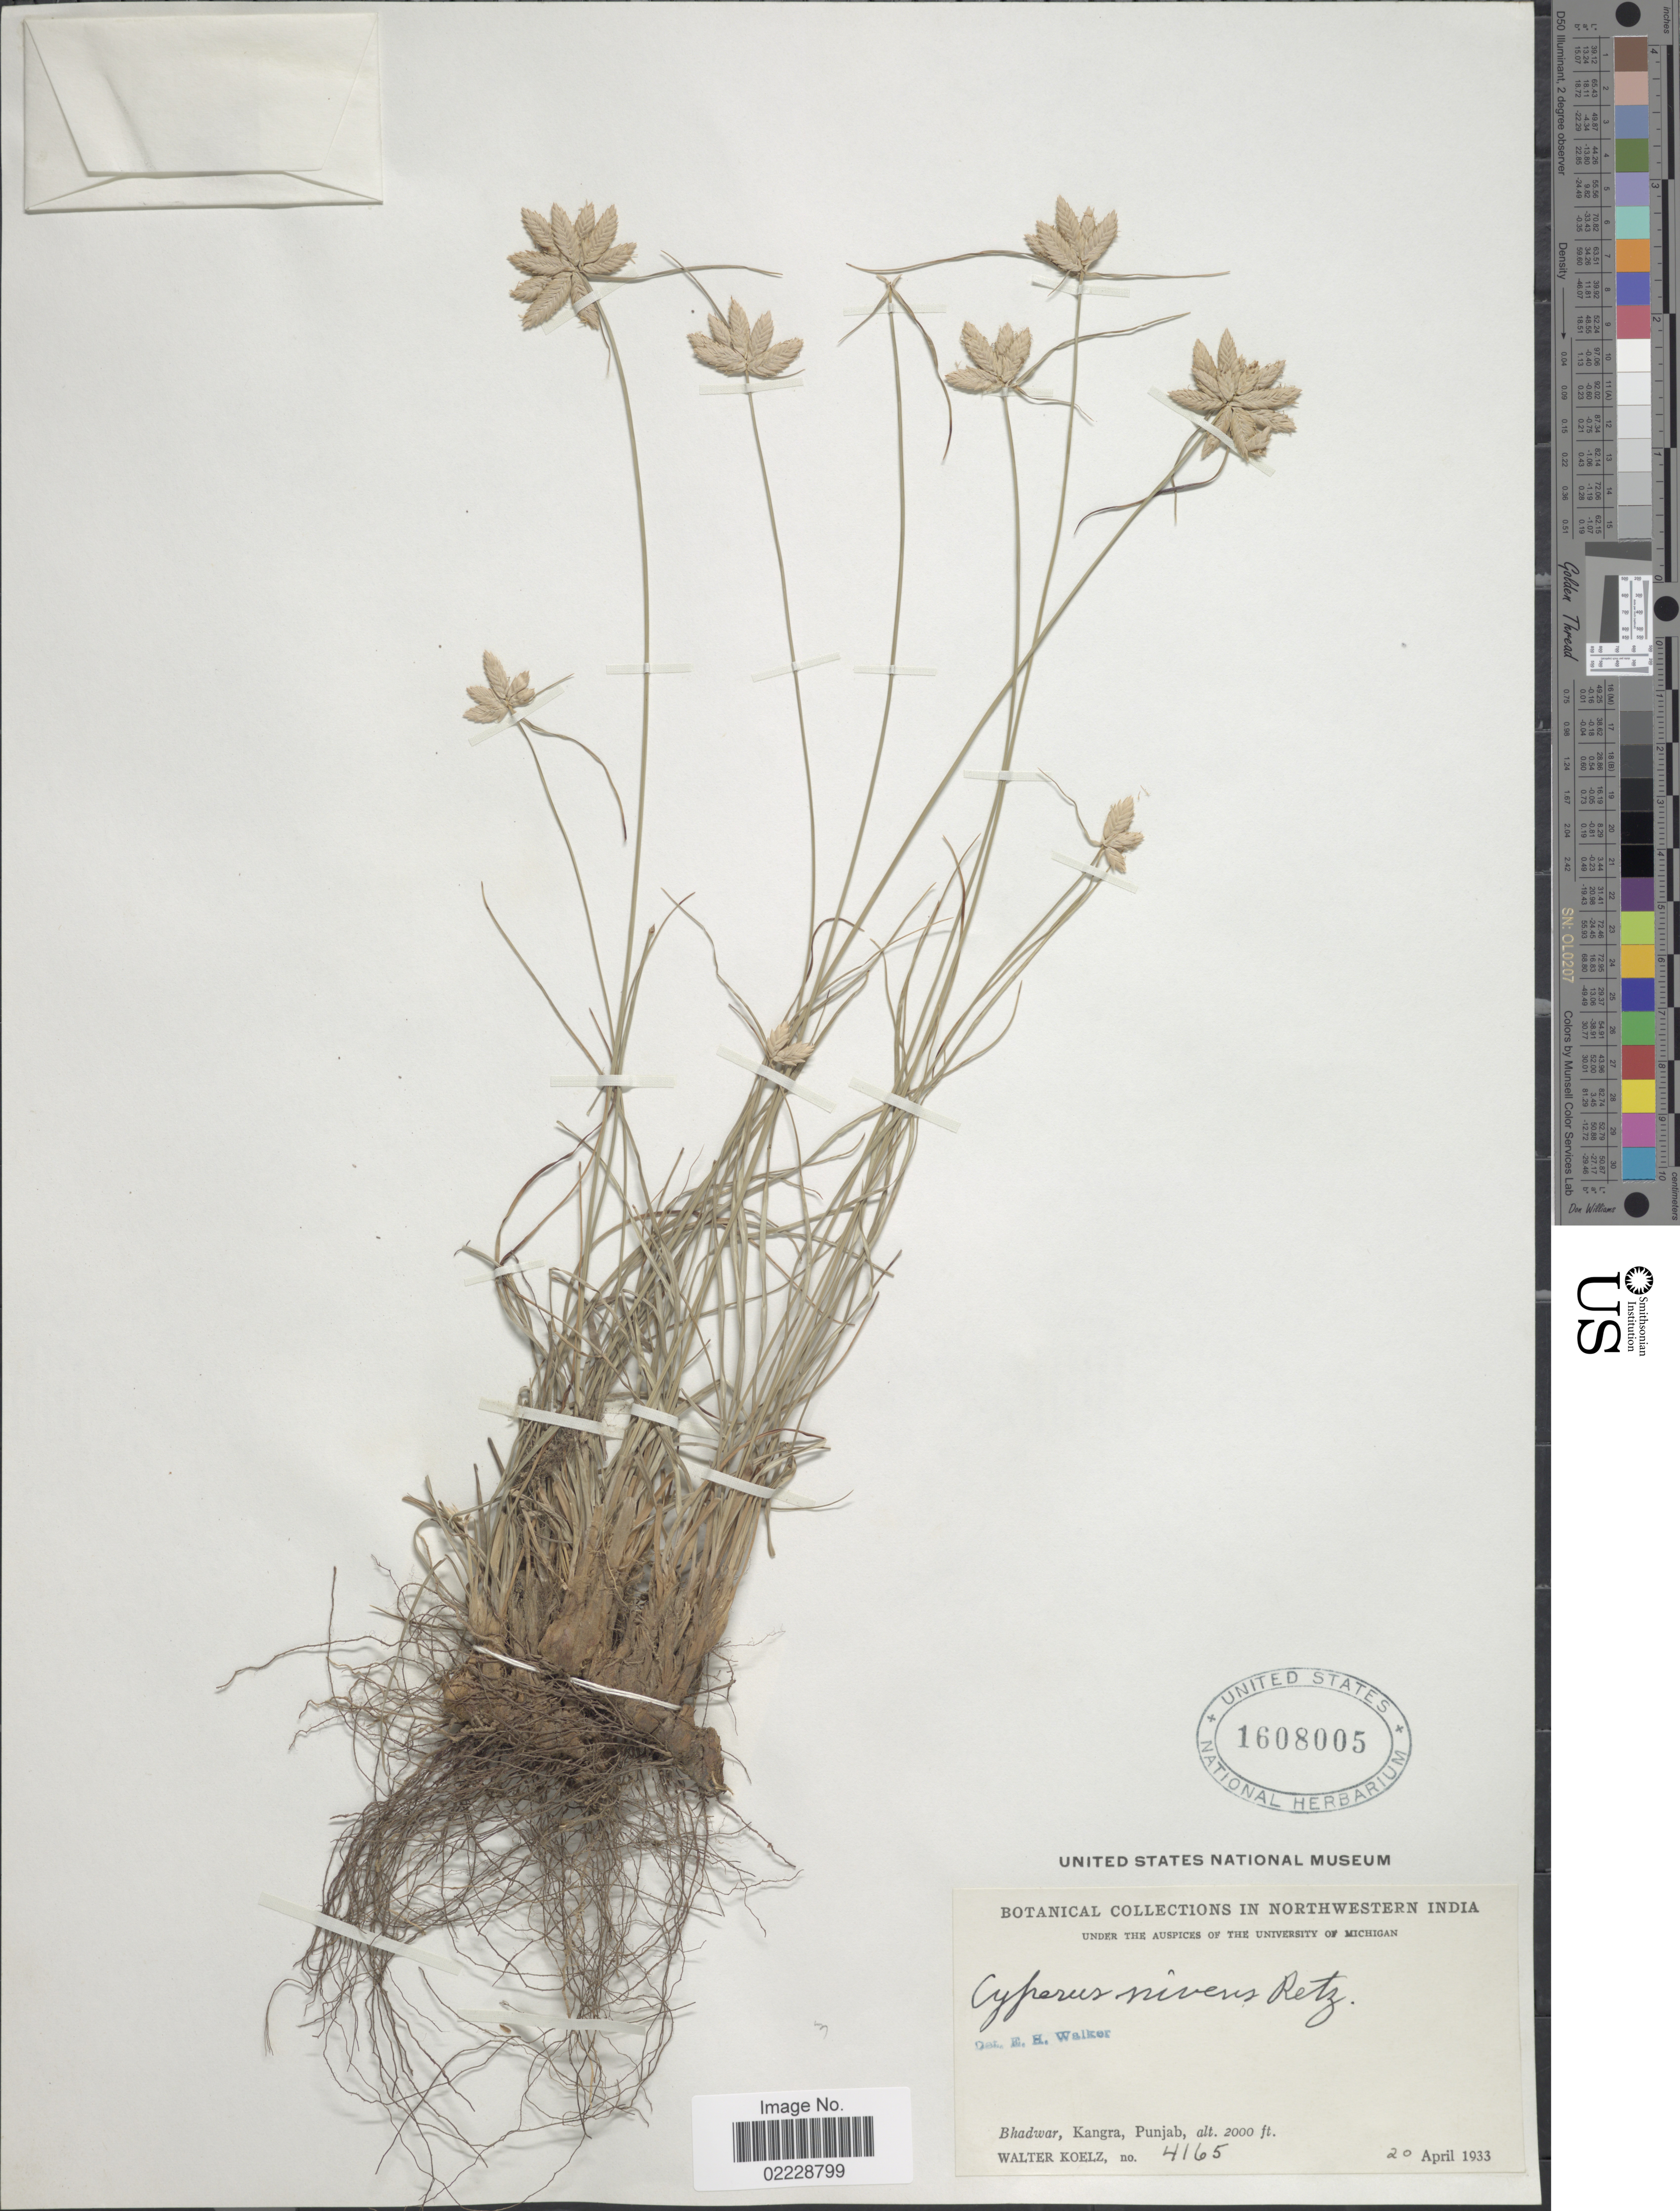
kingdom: Plantae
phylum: Tracheophyta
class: Liliopsida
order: Poales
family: Cyperaceae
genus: Cyperus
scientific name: Cyperus niveus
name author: Retz.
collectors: W. N. Koelz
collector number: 4165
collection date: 1933-04-20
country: India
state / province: Punjab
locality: Northwestern India, Bhadwar, Kangra, Punjab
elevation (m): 610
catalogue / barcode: US 1608005